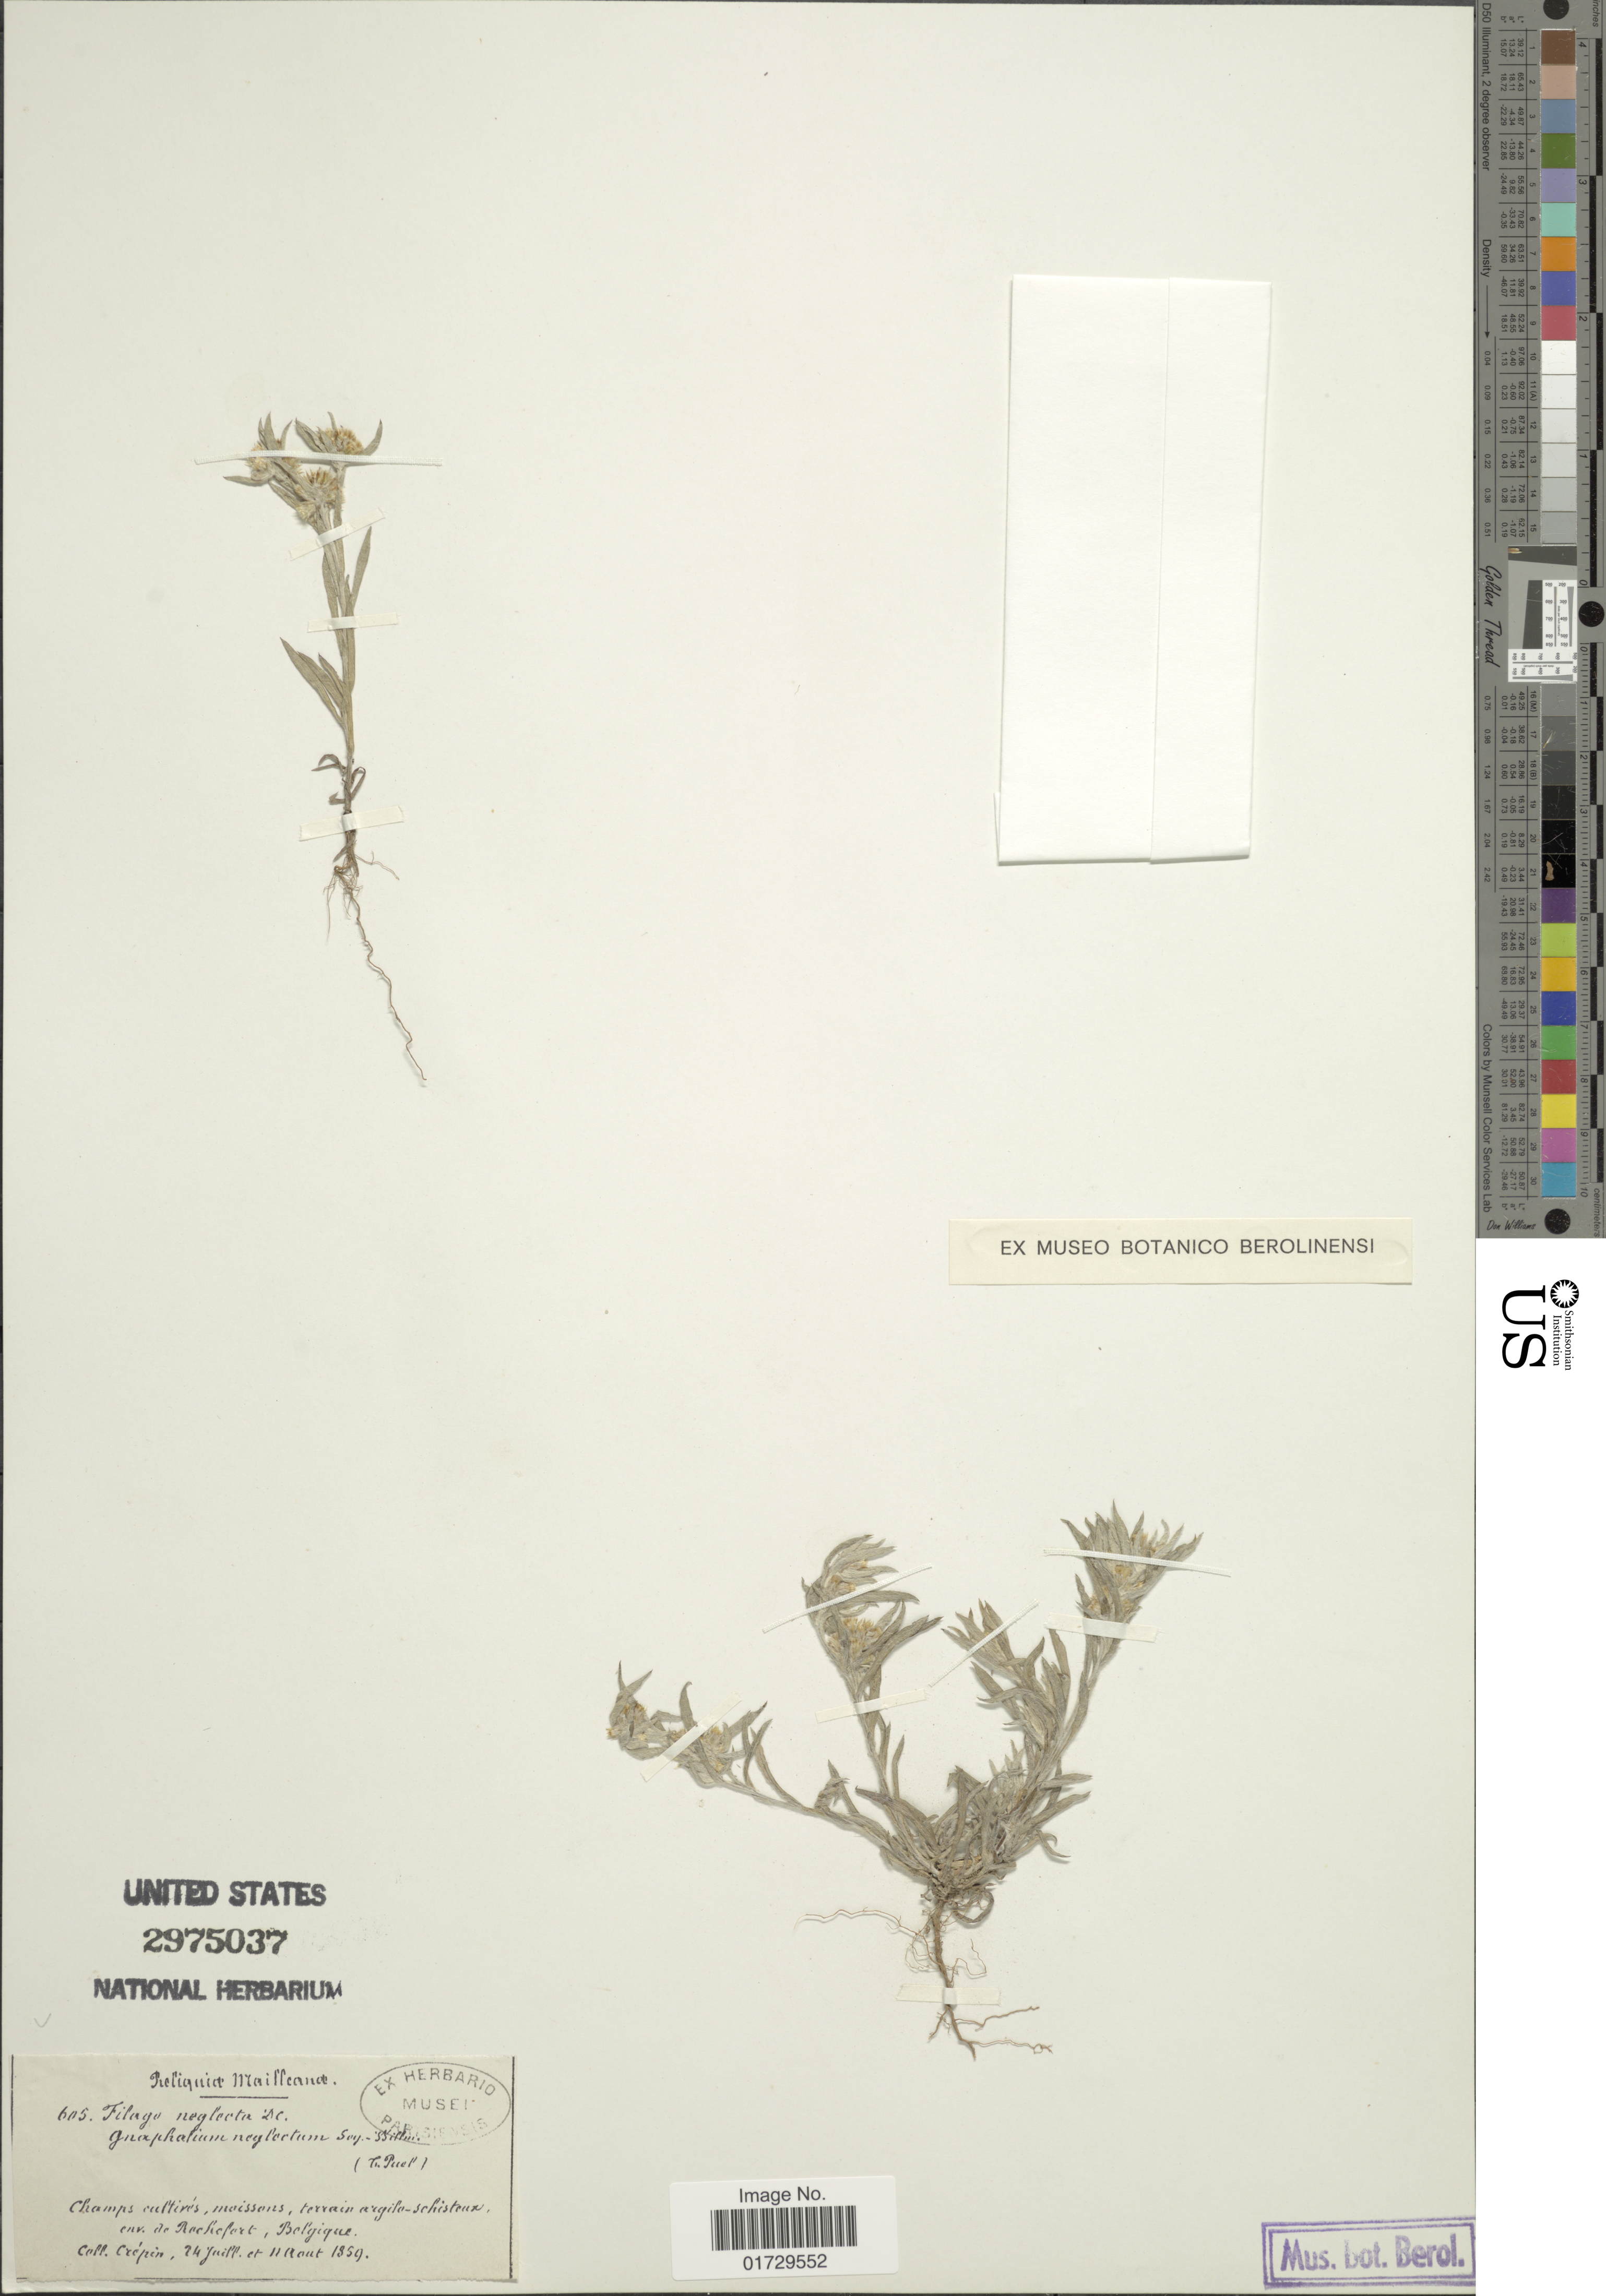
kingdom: Plantae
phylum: Tracheophyta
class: Magnoliopsida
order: Asterales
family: Asteraceae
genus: Filago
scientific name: Filago neglecta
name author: (Soy.-Will.) DC.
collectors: Crepin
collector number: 605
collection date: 1859-07-24/1859-08-11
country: Belgium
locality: Champs cultires, moissons, terrain argilo-schisteun env. de Rochefort, Belgique [interpreted]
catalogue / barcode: US 2975037